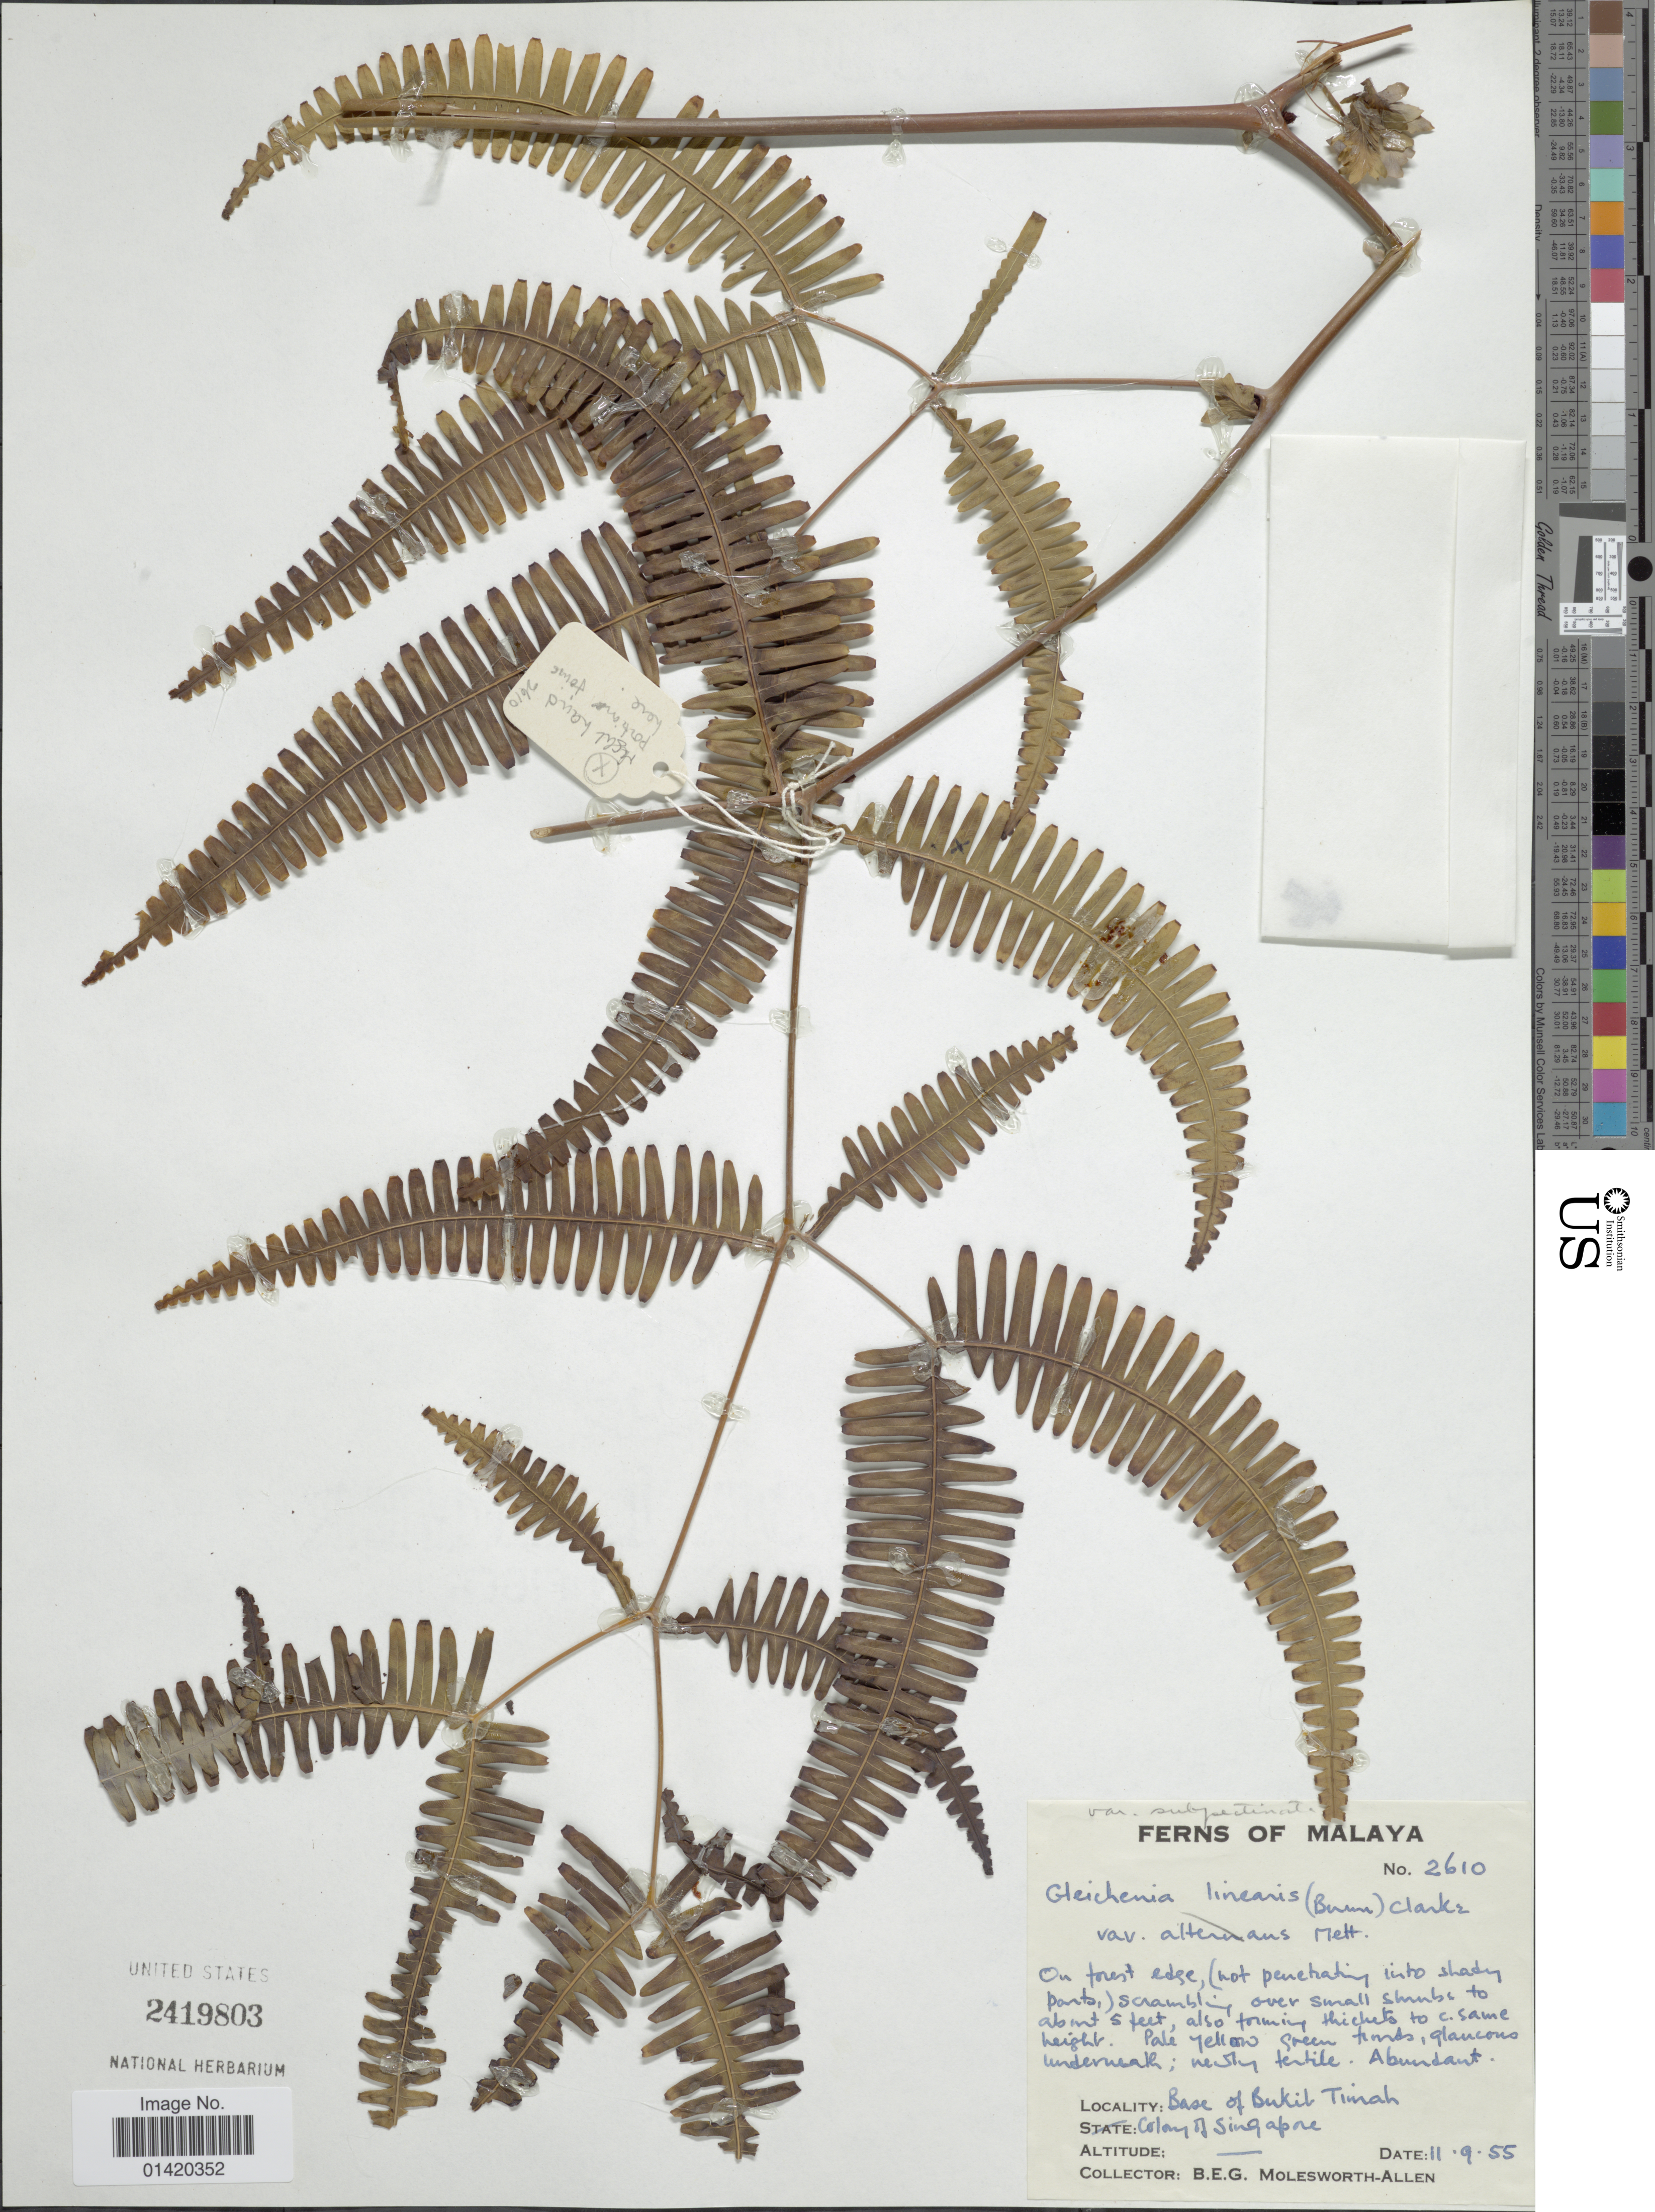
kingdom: Plantae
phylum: Tracheophyta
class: Polypodiopsida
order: Gleicheniales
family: Gleicheniaceae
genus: Dicranopteris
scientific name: Dicranopteris linearis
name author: (Burm. f.) Underw.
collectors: B. E. G. Molesworth-Allen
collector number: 2610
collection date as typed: Transcribed d/m/y: 11/9/55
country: Singapore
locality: Base of Bukit Timah, Colony of Singapore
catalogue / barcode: US 2419803